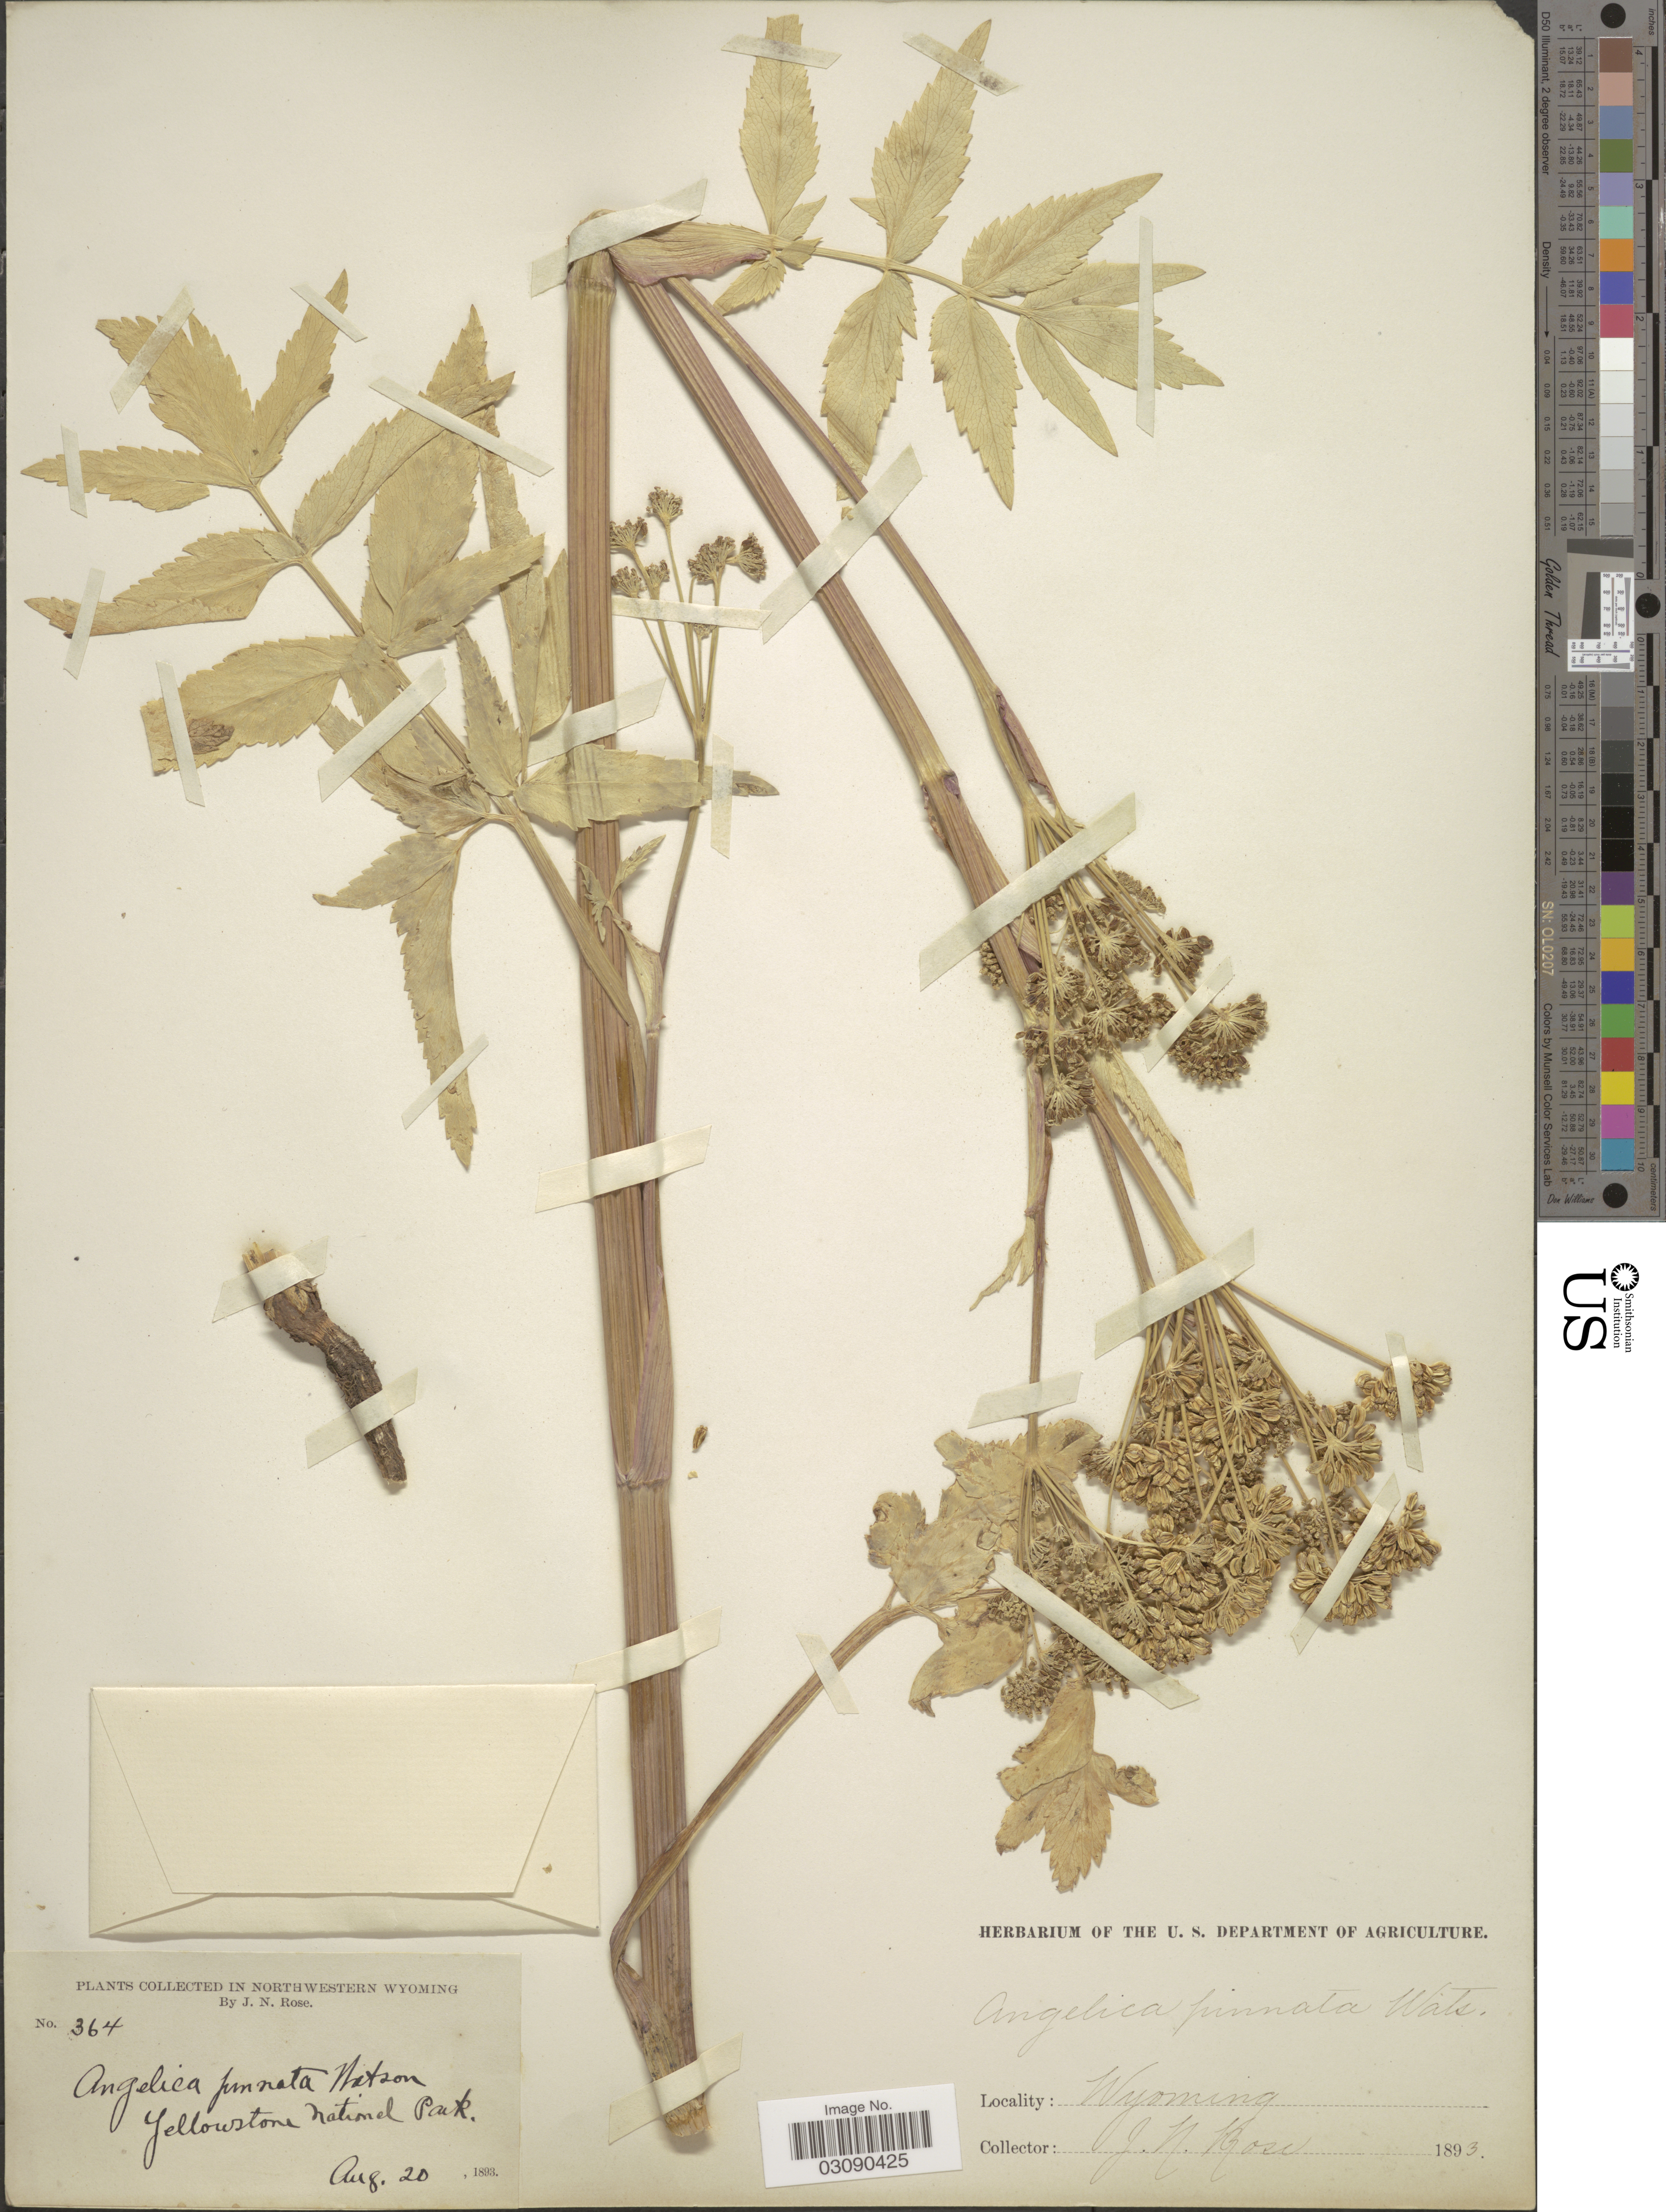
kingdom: Plantae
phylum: Tracheophyta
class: Magnoliopsida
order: Apiales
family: Apiaceae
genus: Angelica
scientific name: Angelica pinnata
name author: S. Watson in C. King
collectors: J. N. Rose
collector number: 364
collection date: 1893-08-20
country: United States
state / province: Wyoming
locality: Northwestern Wyoming, Yellowstone National Park.